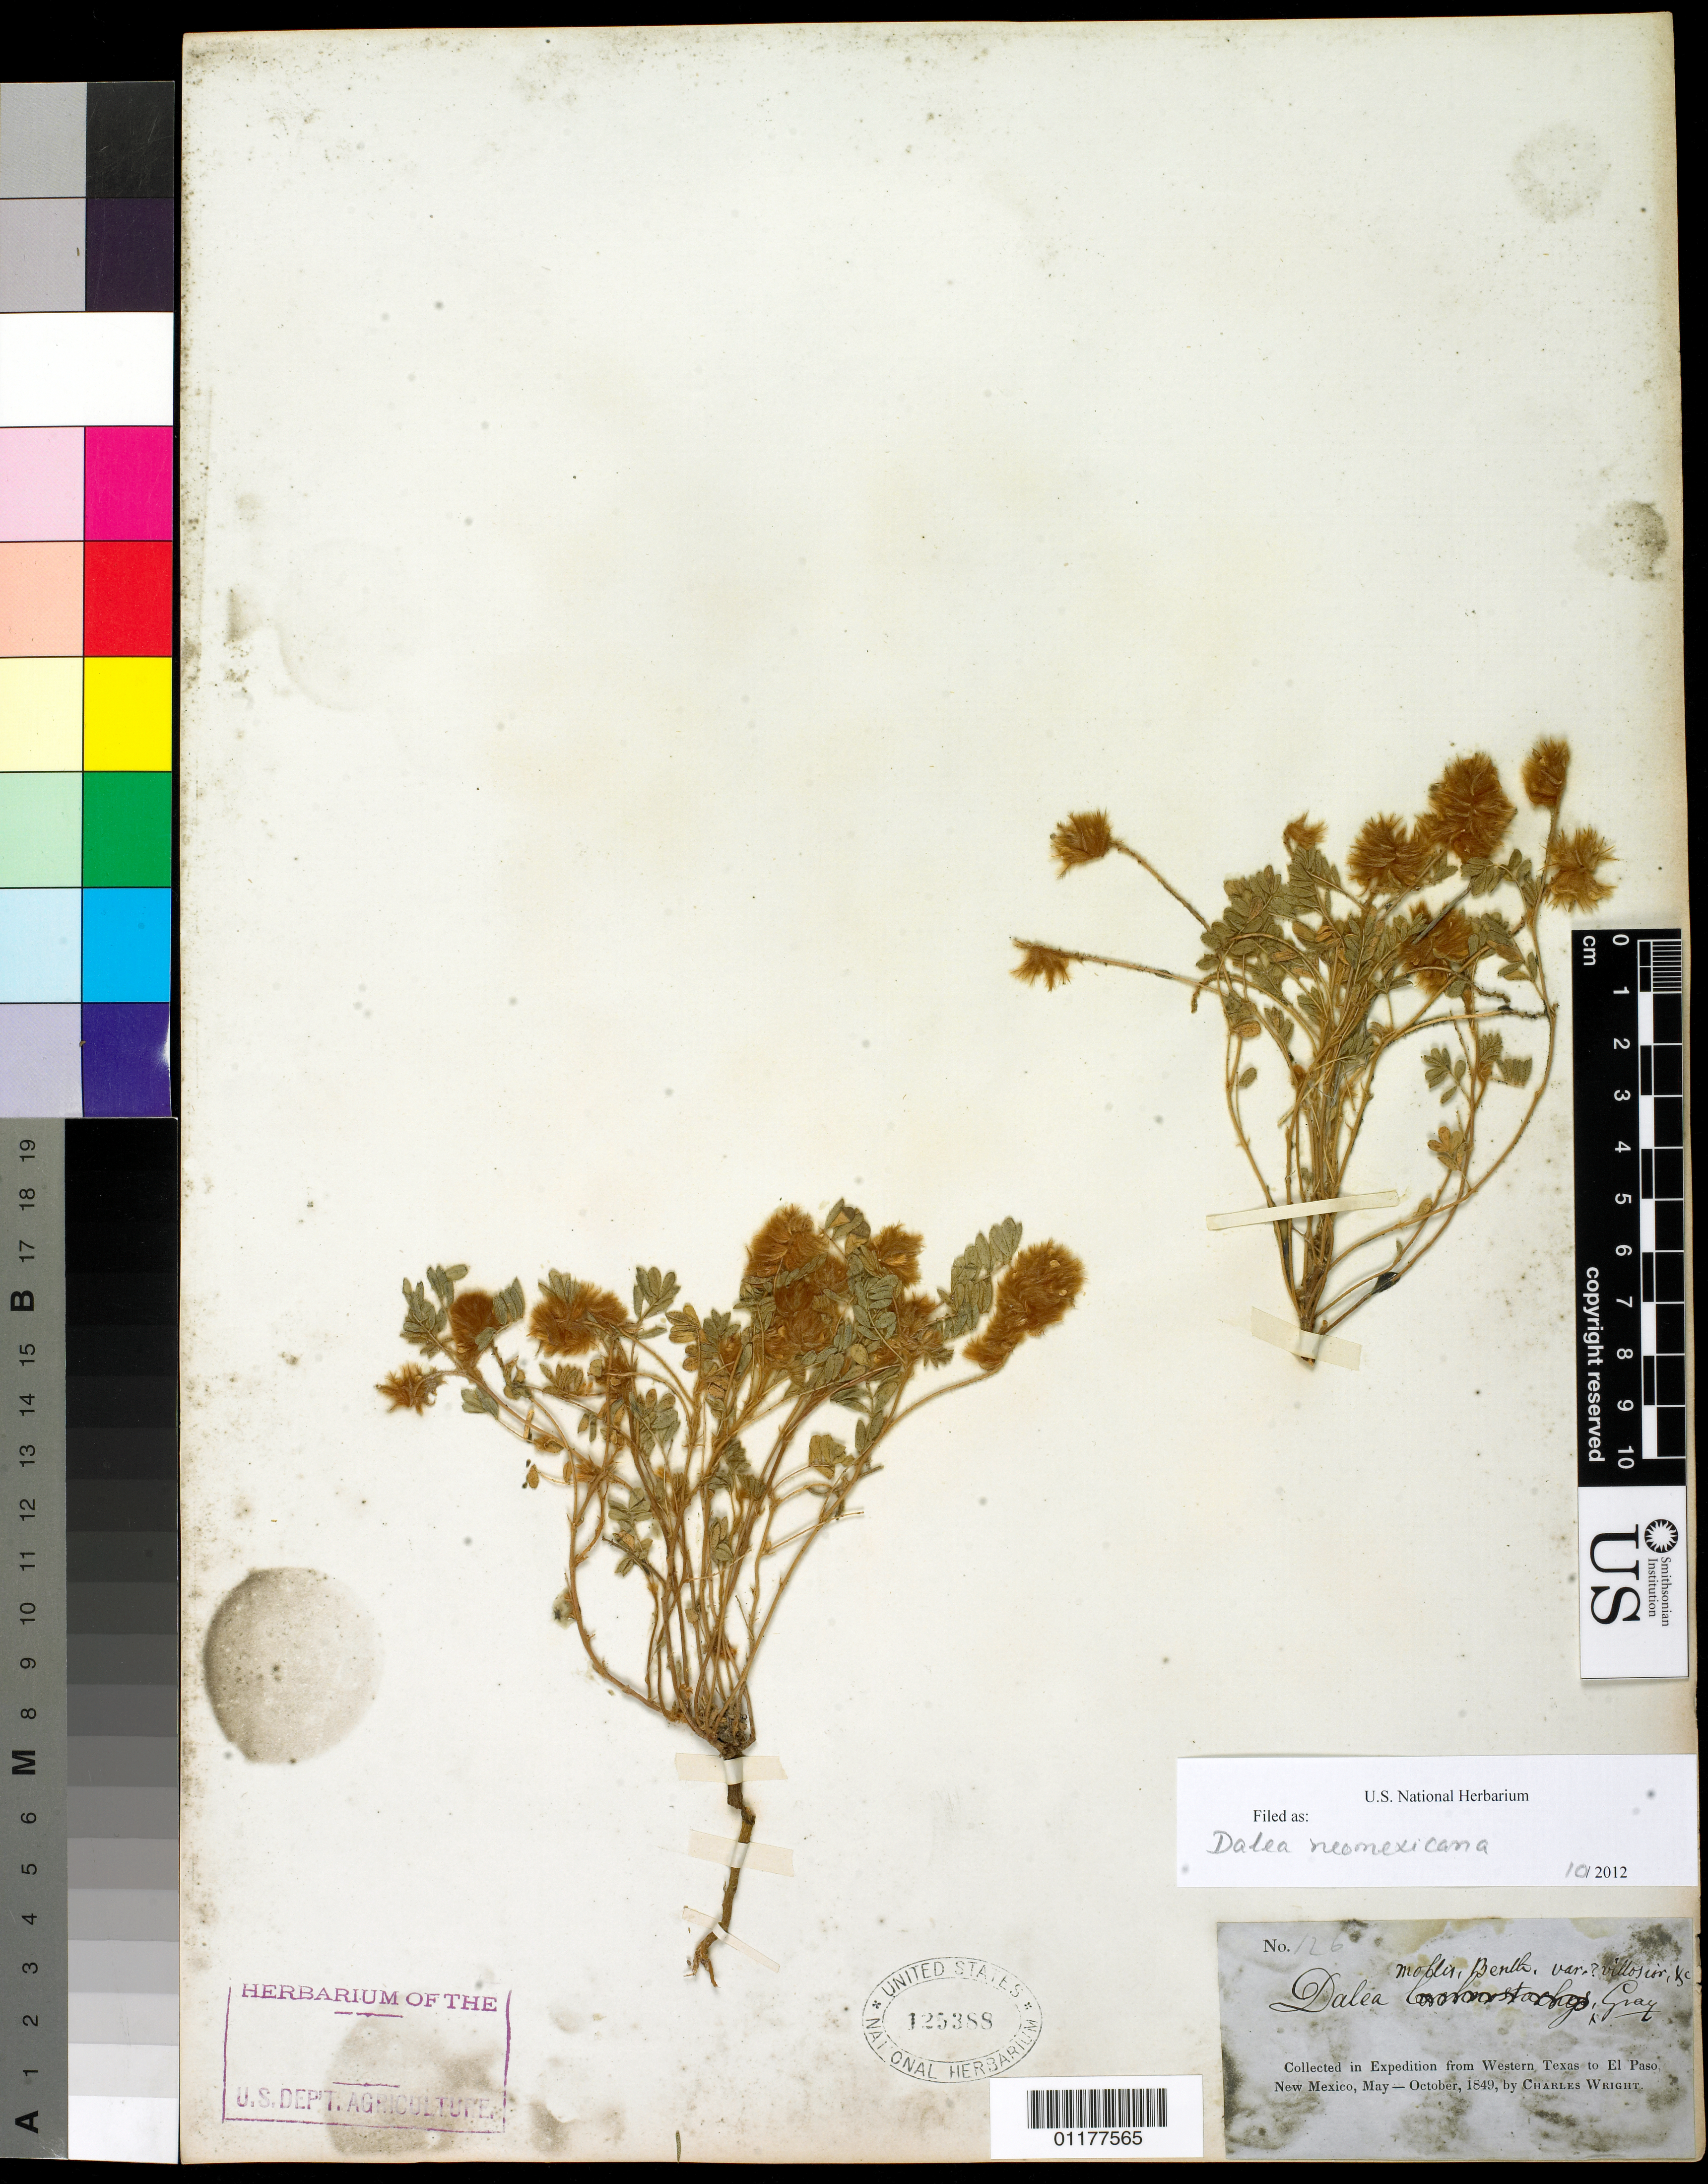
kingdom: Plantae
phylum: Tracheophyta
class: Magnoliopsida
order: Fabales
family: Fabaceae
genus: Dalea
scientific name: Dalea neomexicana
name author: (A. Gray) Cory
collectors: C. Wright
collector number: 126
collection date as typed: May 1849 to -- Oct 1849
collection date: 1849-05/1849-10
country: United States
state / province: New Mexico / Texas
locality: W Texas to El Paso, New Mexico.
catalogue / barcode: US 125388